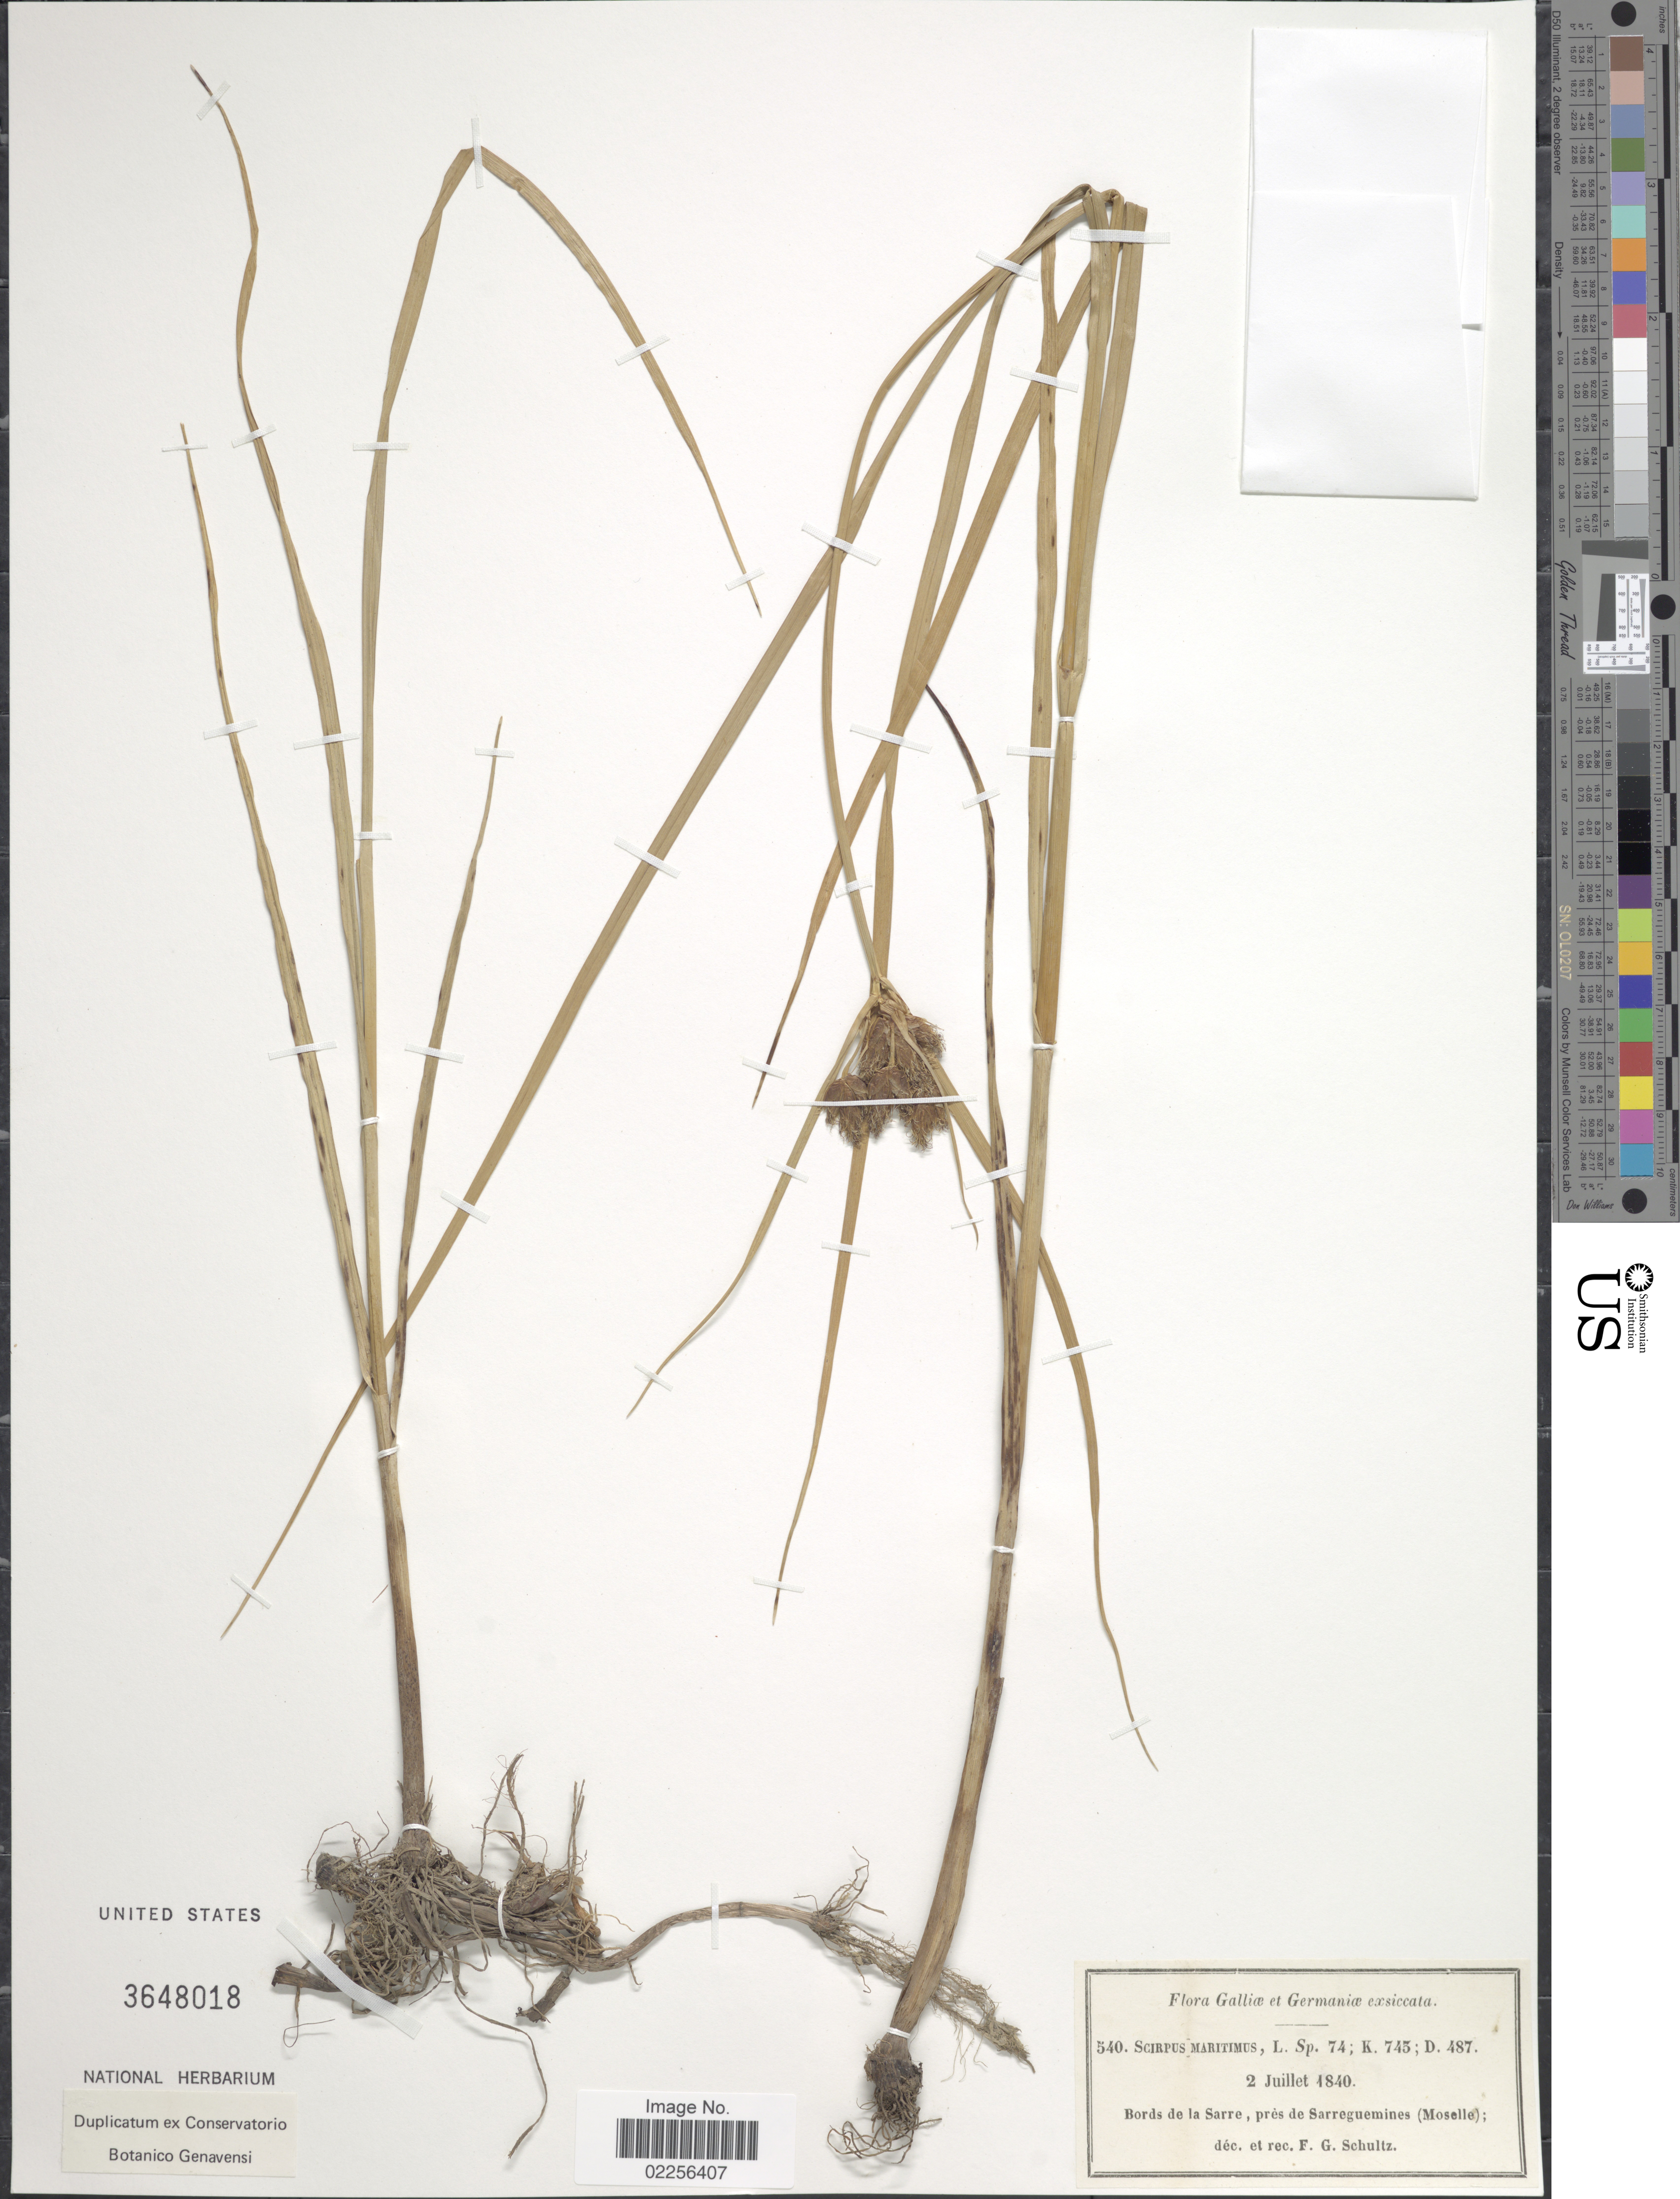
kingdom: Plantae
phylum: Tracheophyta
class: Liliopsida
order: Poales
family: Cyperaceae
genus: Bolboschoenus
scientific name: Bolboschoenus maritimus subsp. maritimus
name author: (L.) Palla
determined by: Strong, Mark T., (BOT), Smithsonian Institution - National Museum of Natural History (UNITED STATES)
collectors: F. Schutz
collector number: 540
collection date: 1840-07-02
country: France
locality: Galliae et Germaniae, bords de la Sarre, pres de Sarreguemines (Moselle)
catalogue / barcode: US 3648018